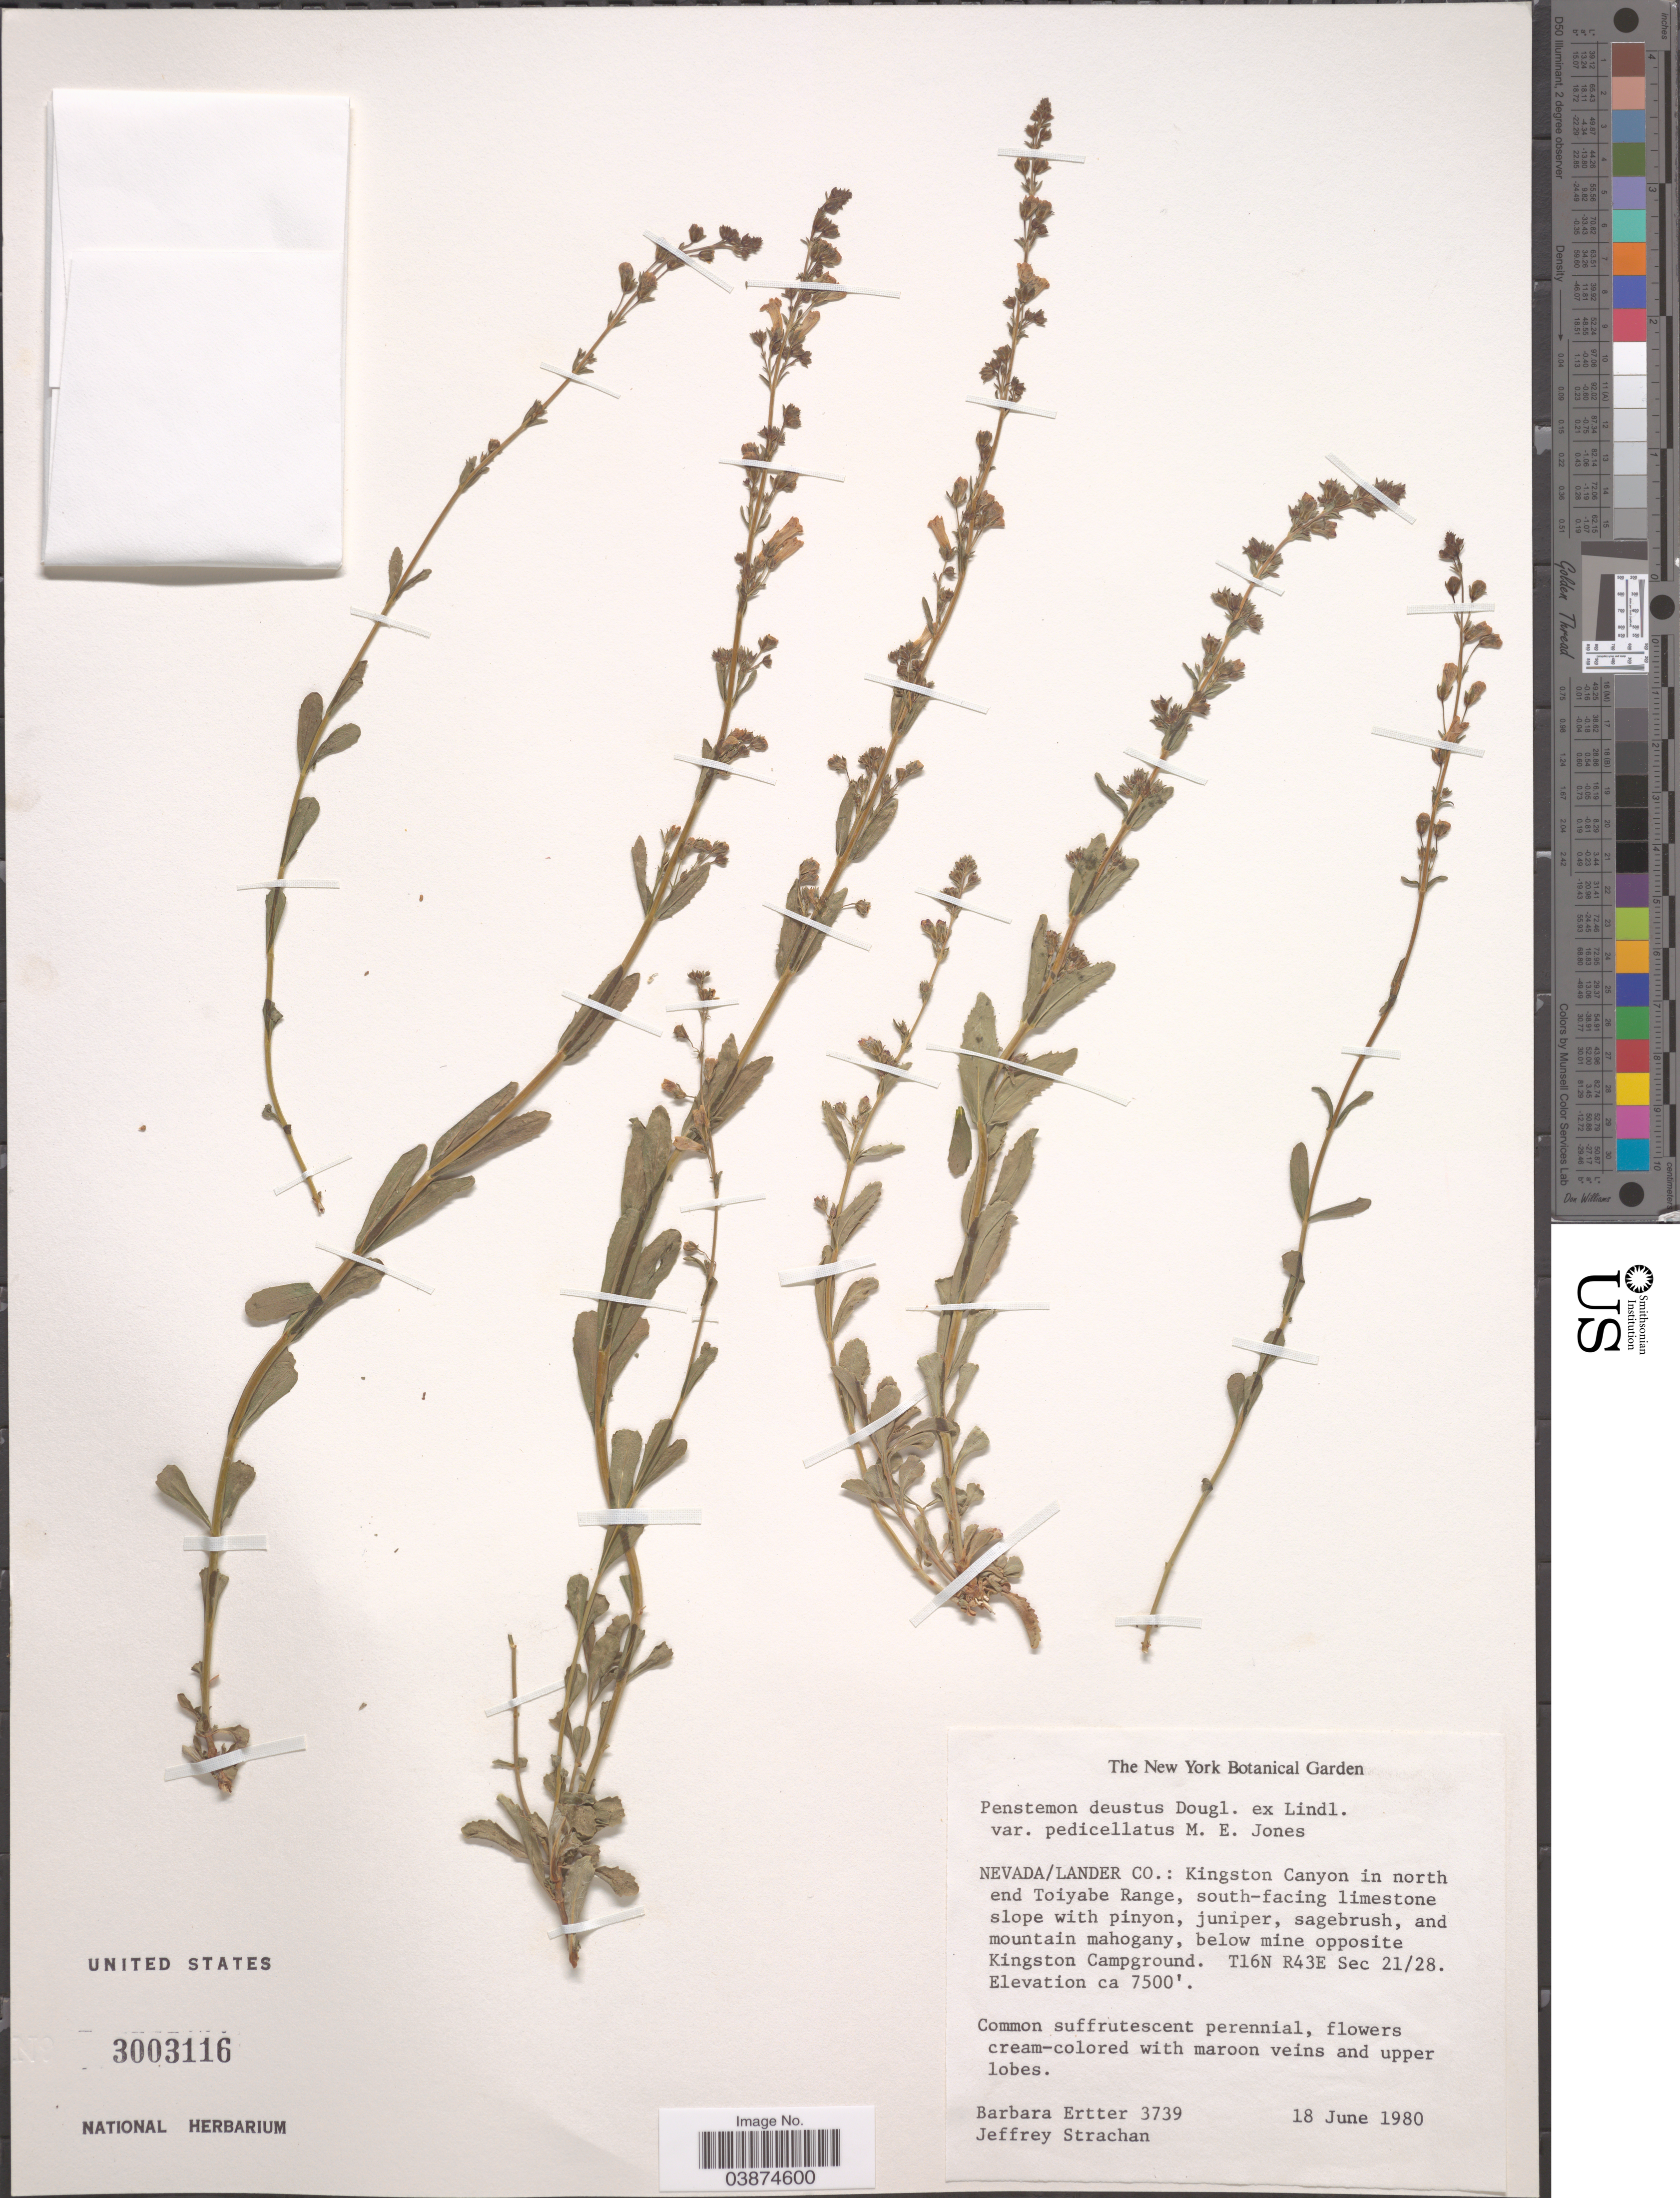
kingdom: Plantae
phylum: Tracheophyta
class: Magnoliopsida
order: Lamiales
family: Plantaginaceae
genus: Penstemon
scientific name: Penstemon deustus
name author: Douglas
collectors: B. Ertter & J. Strachan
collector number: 3739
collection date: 1980-06-18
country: United States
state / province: Nevada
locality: Lander Co.: Kingston Canyon in north end Toiyabbe Range, south-facing limestone slope, below mine opposite Kingston Campground. T16N R43E Sec 21/28.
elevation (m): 2286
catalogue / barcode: US 3003116